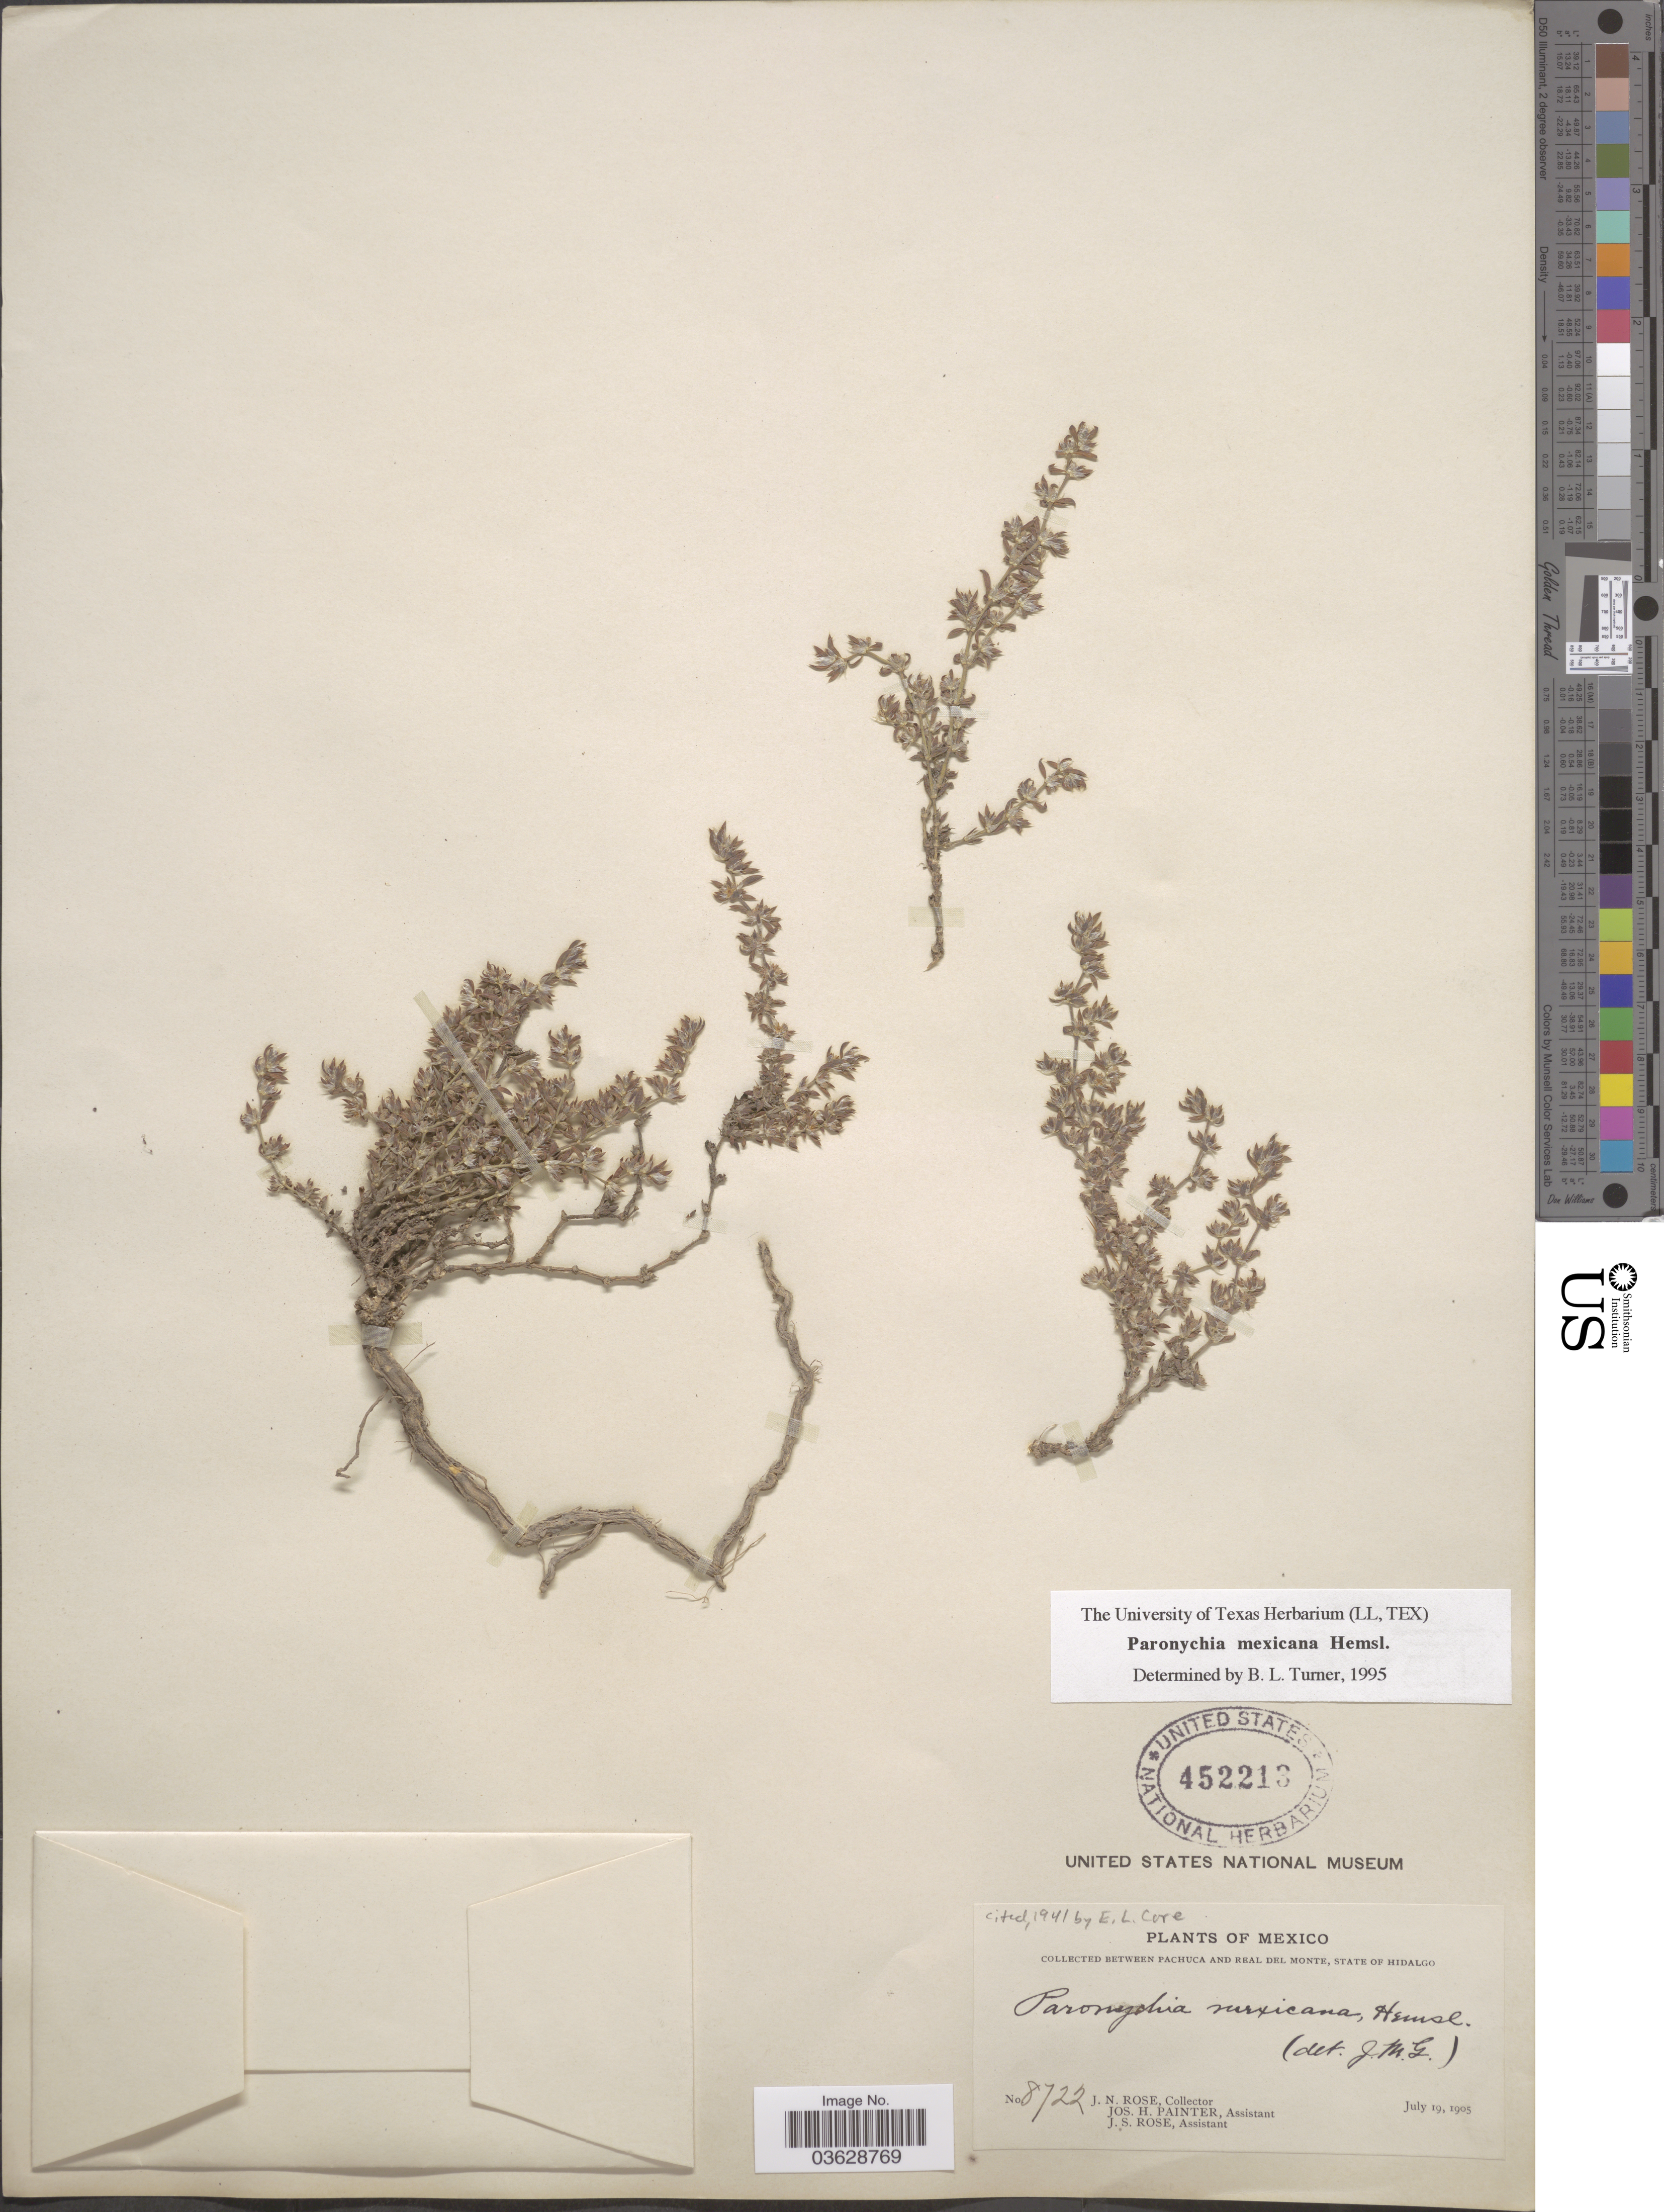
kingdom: Plantae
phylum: Tracheophyta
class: Magnoliopsida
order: Caryophyllales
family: Caryophyllaceae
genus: Paronychia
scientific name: Paronychia mexicana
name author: Hemsl.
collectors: J. N. Rose, J. H. Painter & J. S. Rose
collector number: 8722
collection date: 1905-07-19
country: Mexico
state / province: Hidalgo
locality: Between Pachuca and Real del Monte.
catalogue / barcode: US 452213